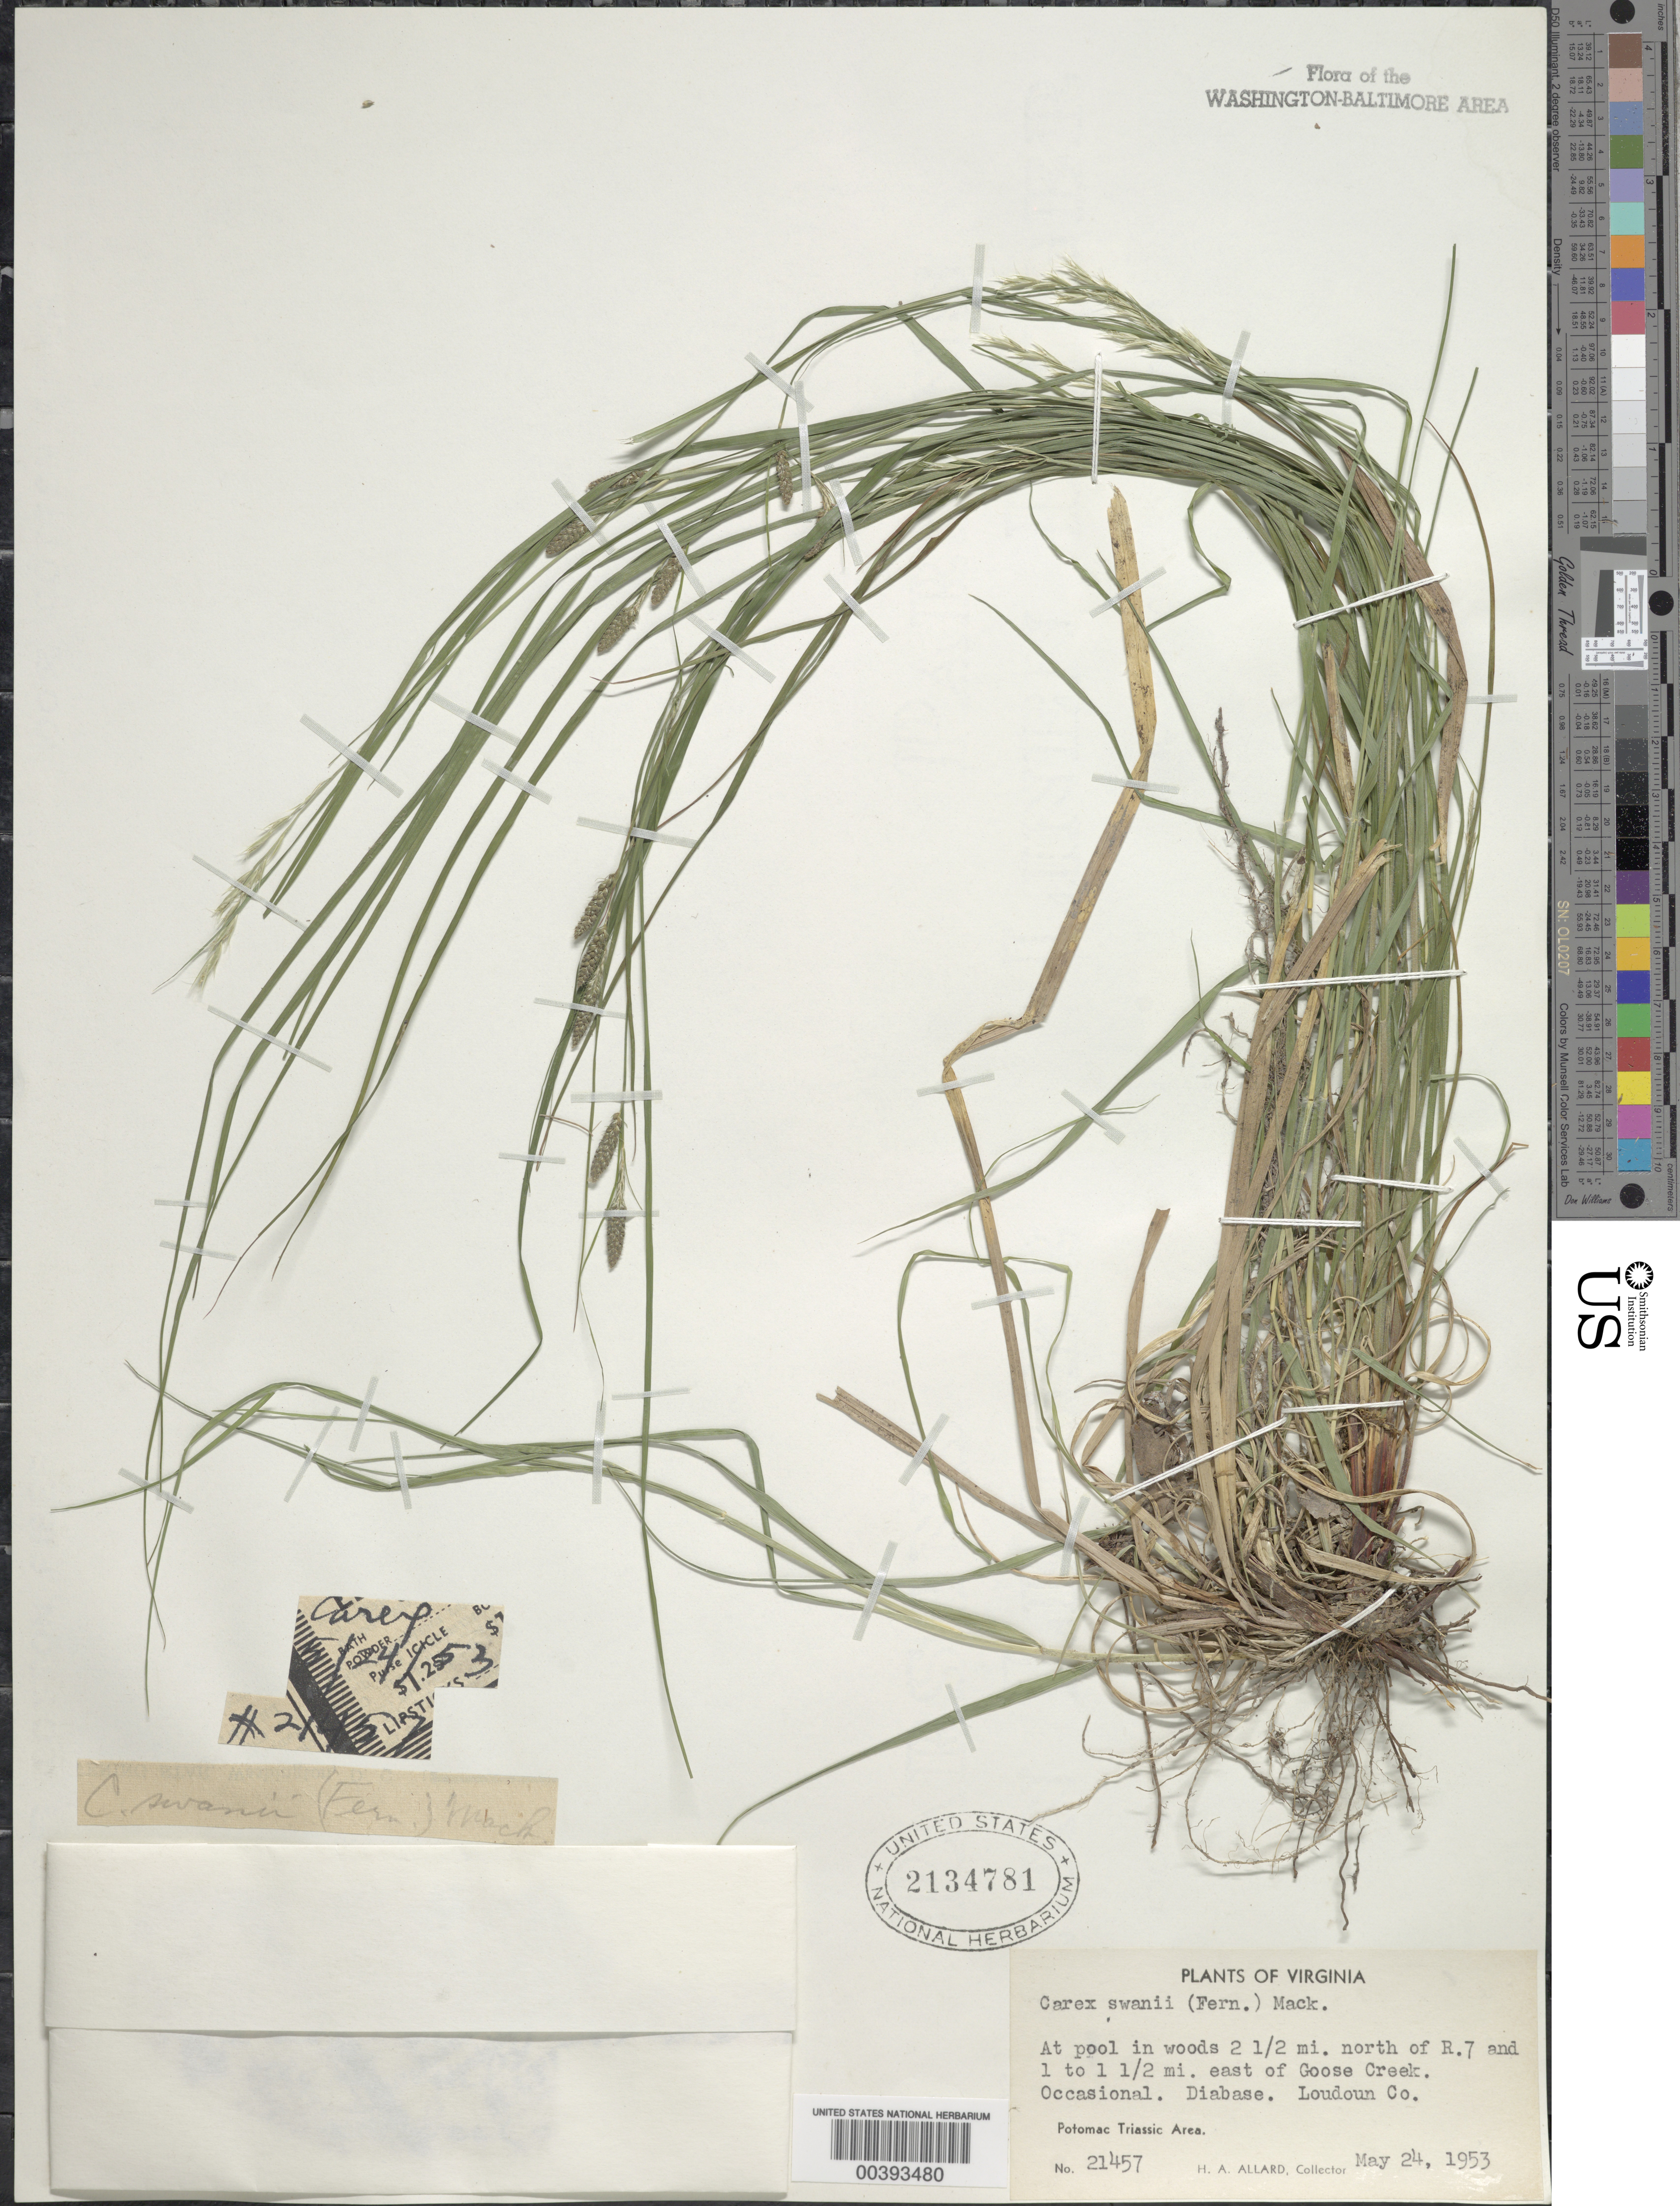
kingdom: Plantae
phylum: Tracheophyta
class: Liliopsida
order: Poales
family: Cyperaceae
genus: Carex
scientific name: Carex swanii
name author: (Fernald) Mack.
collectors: H. A. Allard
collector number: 21457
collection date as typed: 24 May 1953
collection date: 1953-05-24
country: United States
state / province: Virginia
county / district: Loudoun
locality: North of Route 7 and east of Goose Creek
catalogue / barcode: US 2134781